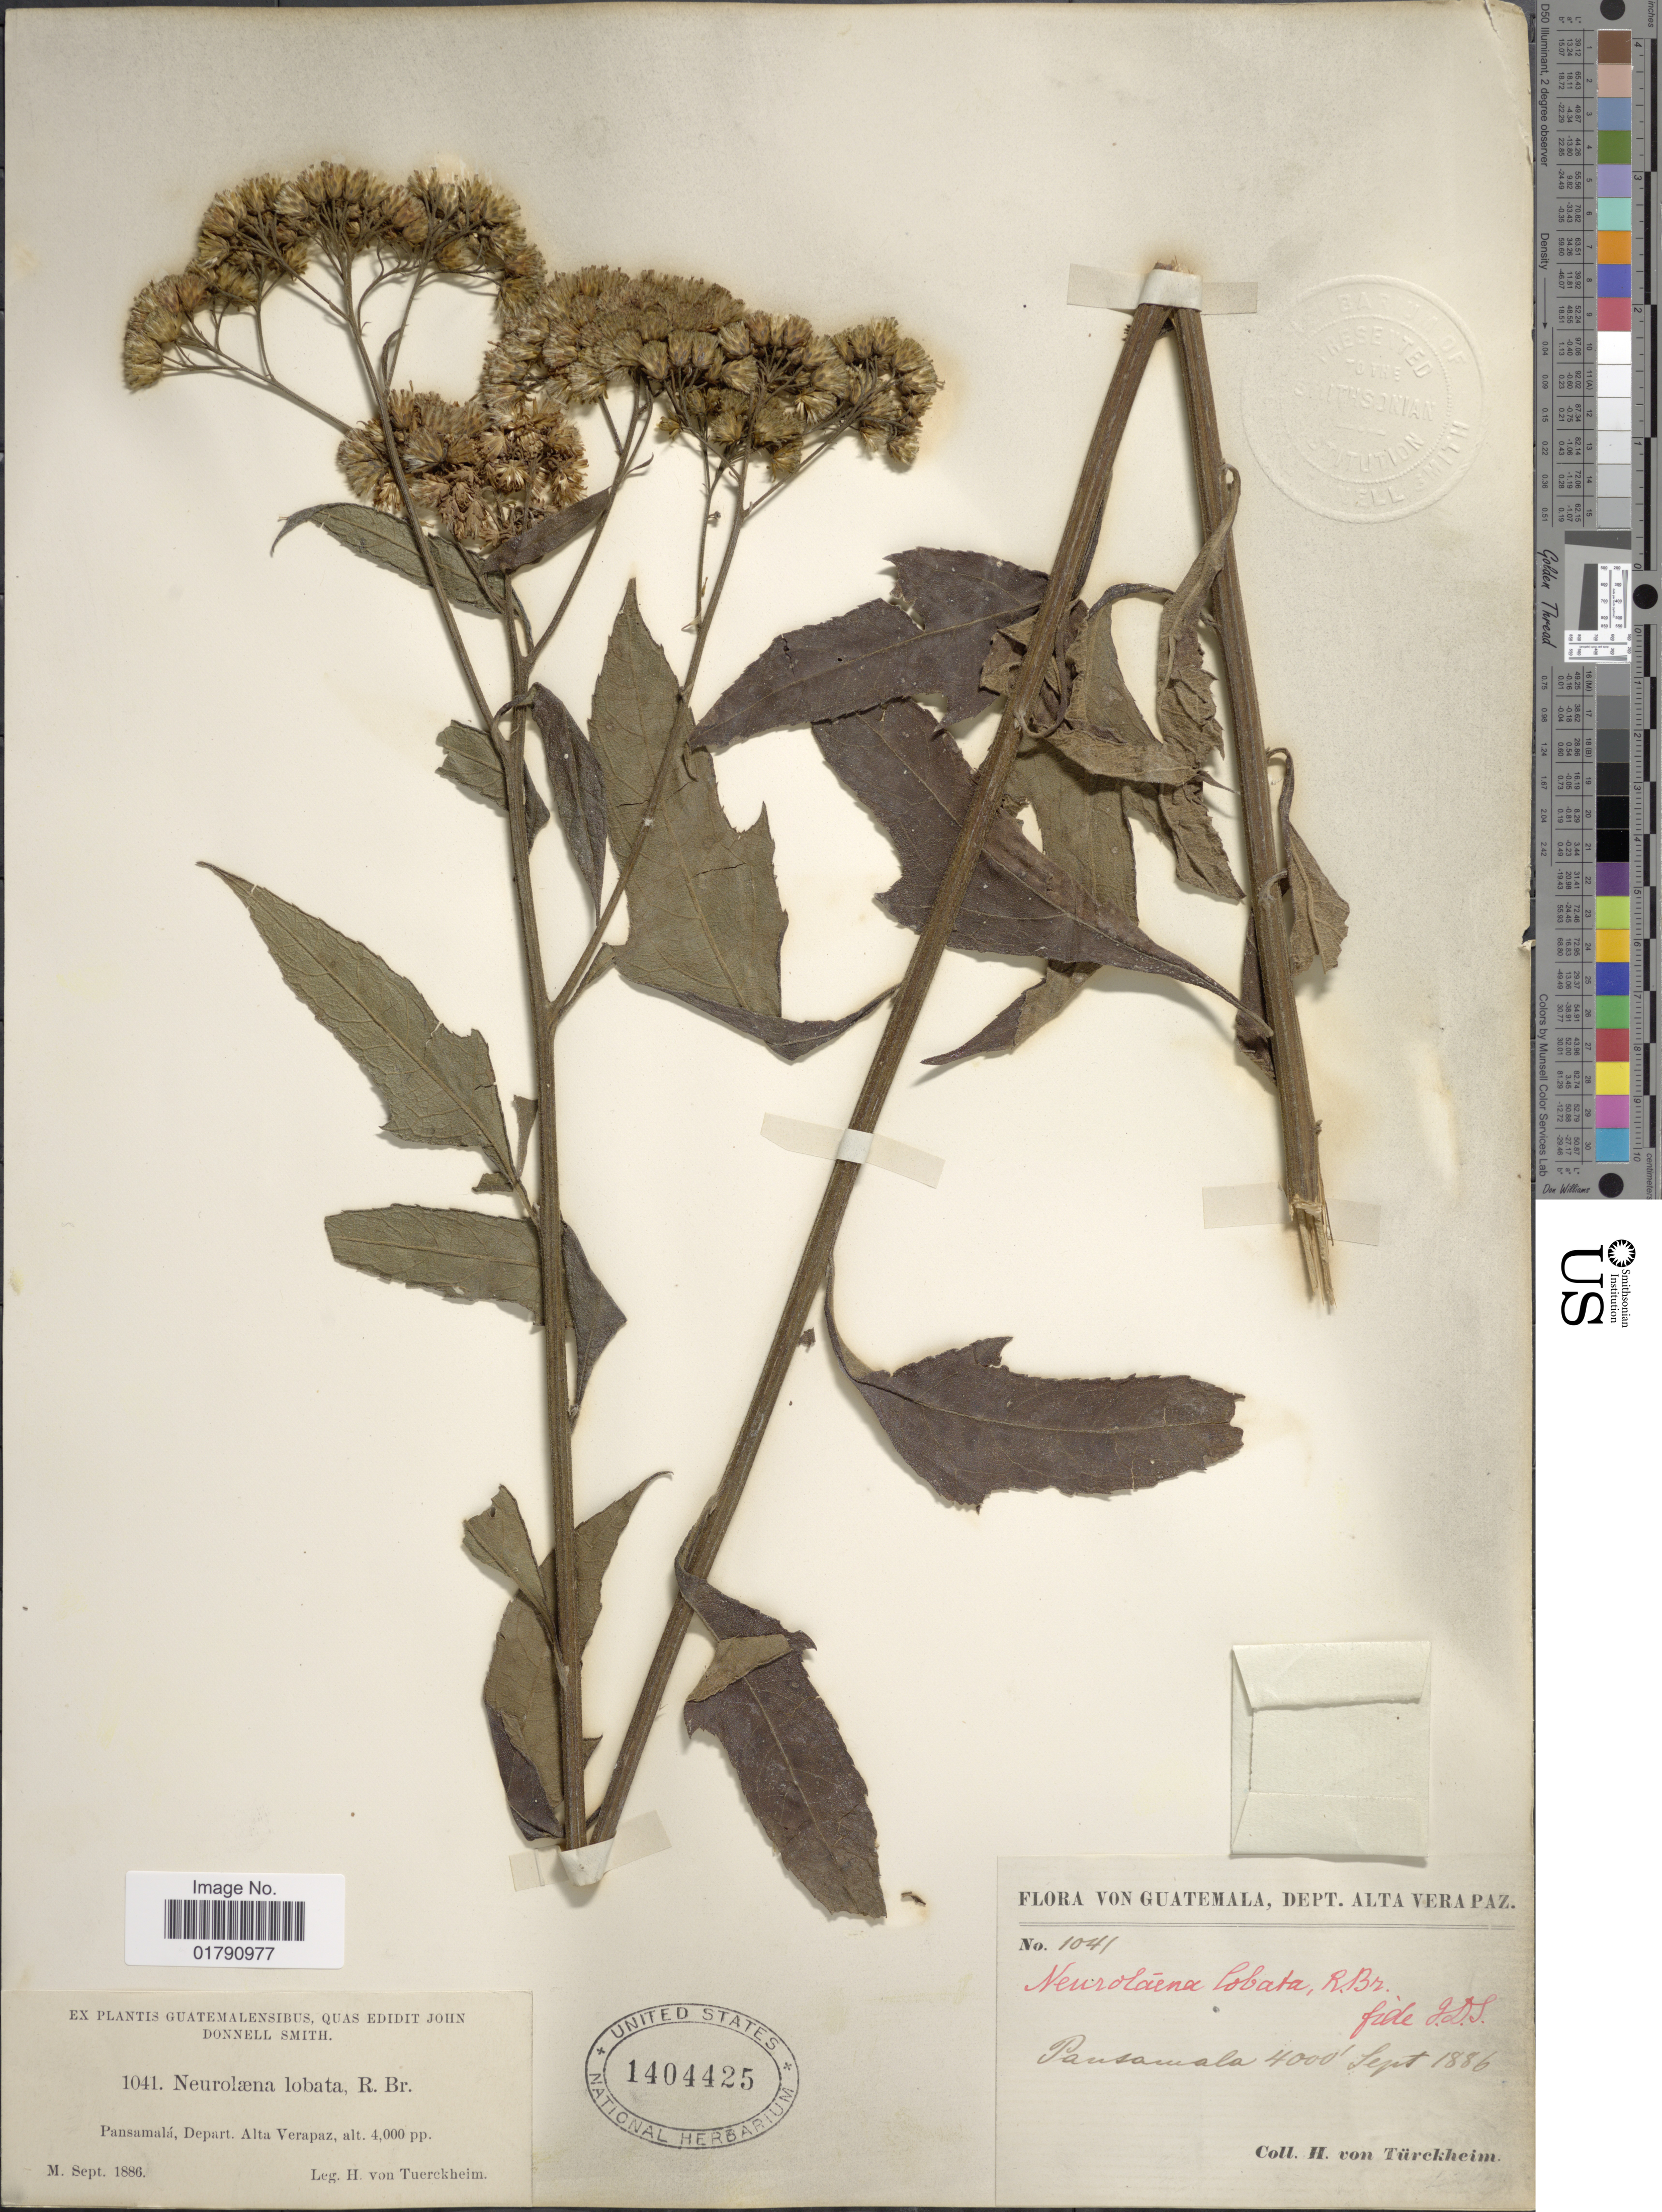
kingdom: Plantae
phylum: Tracheophyta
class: Magnoliopsida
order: Asterales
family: Asteraceae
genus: Neurolaena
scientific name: Neurolaena lobata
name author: (L.) R. Br. ex Cass.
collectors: H. von Türckheim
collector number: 1041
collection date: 1886-09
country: Guatemala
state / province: Alta Verapaz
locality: Guatemalensibus, Pansamala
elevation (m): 1219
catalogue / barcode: US 1404425